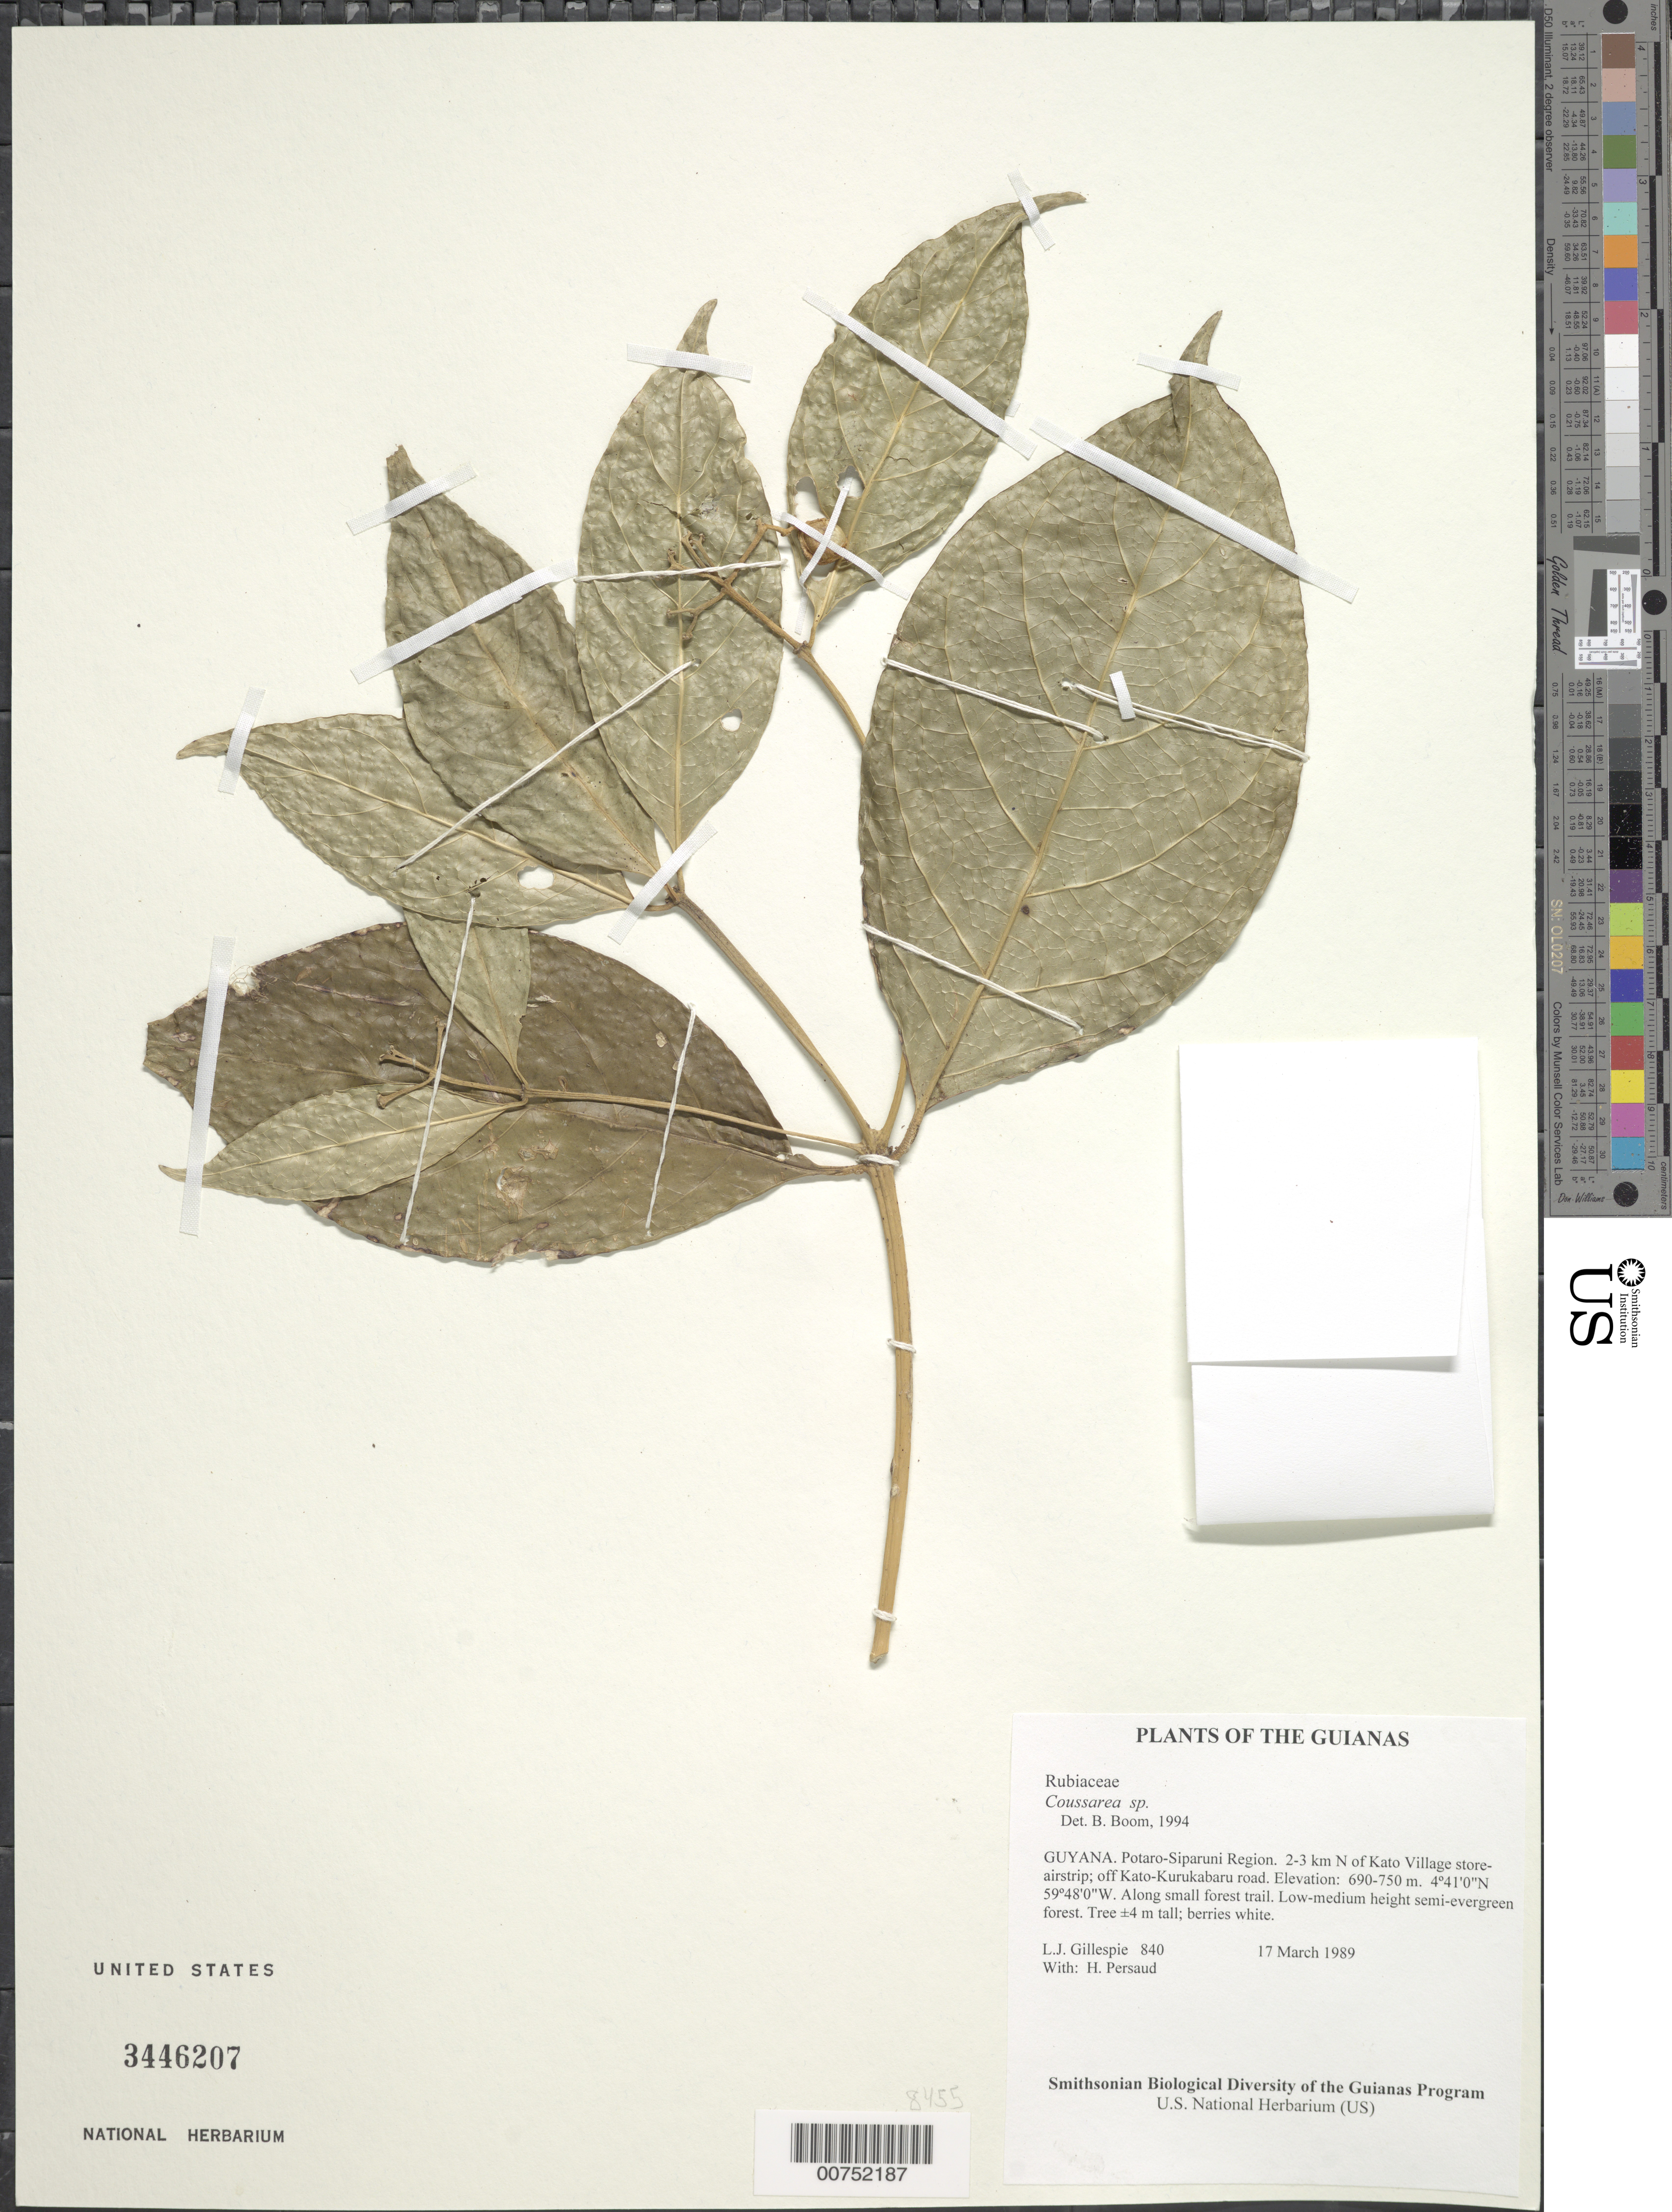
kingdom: Plantae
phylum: Tracheophyta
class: Magnoliopsida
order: Gentianales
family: Rubiaceae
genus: Coussarea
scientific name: Coussarea sp.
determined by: Boom, B. M.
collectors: L. J. Gillespie & H. Persaud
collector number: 840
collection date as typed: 17 March 1989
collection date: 1989-03-17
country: Guyana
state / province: Potaro-Siparuni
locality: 2-3 km N of Kato Village store-airstrip; off Kato-Kurukabaru road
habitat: Along small forest trail. Low-medium height semi-evergreen forest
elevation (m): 690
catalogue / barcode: US 3446207